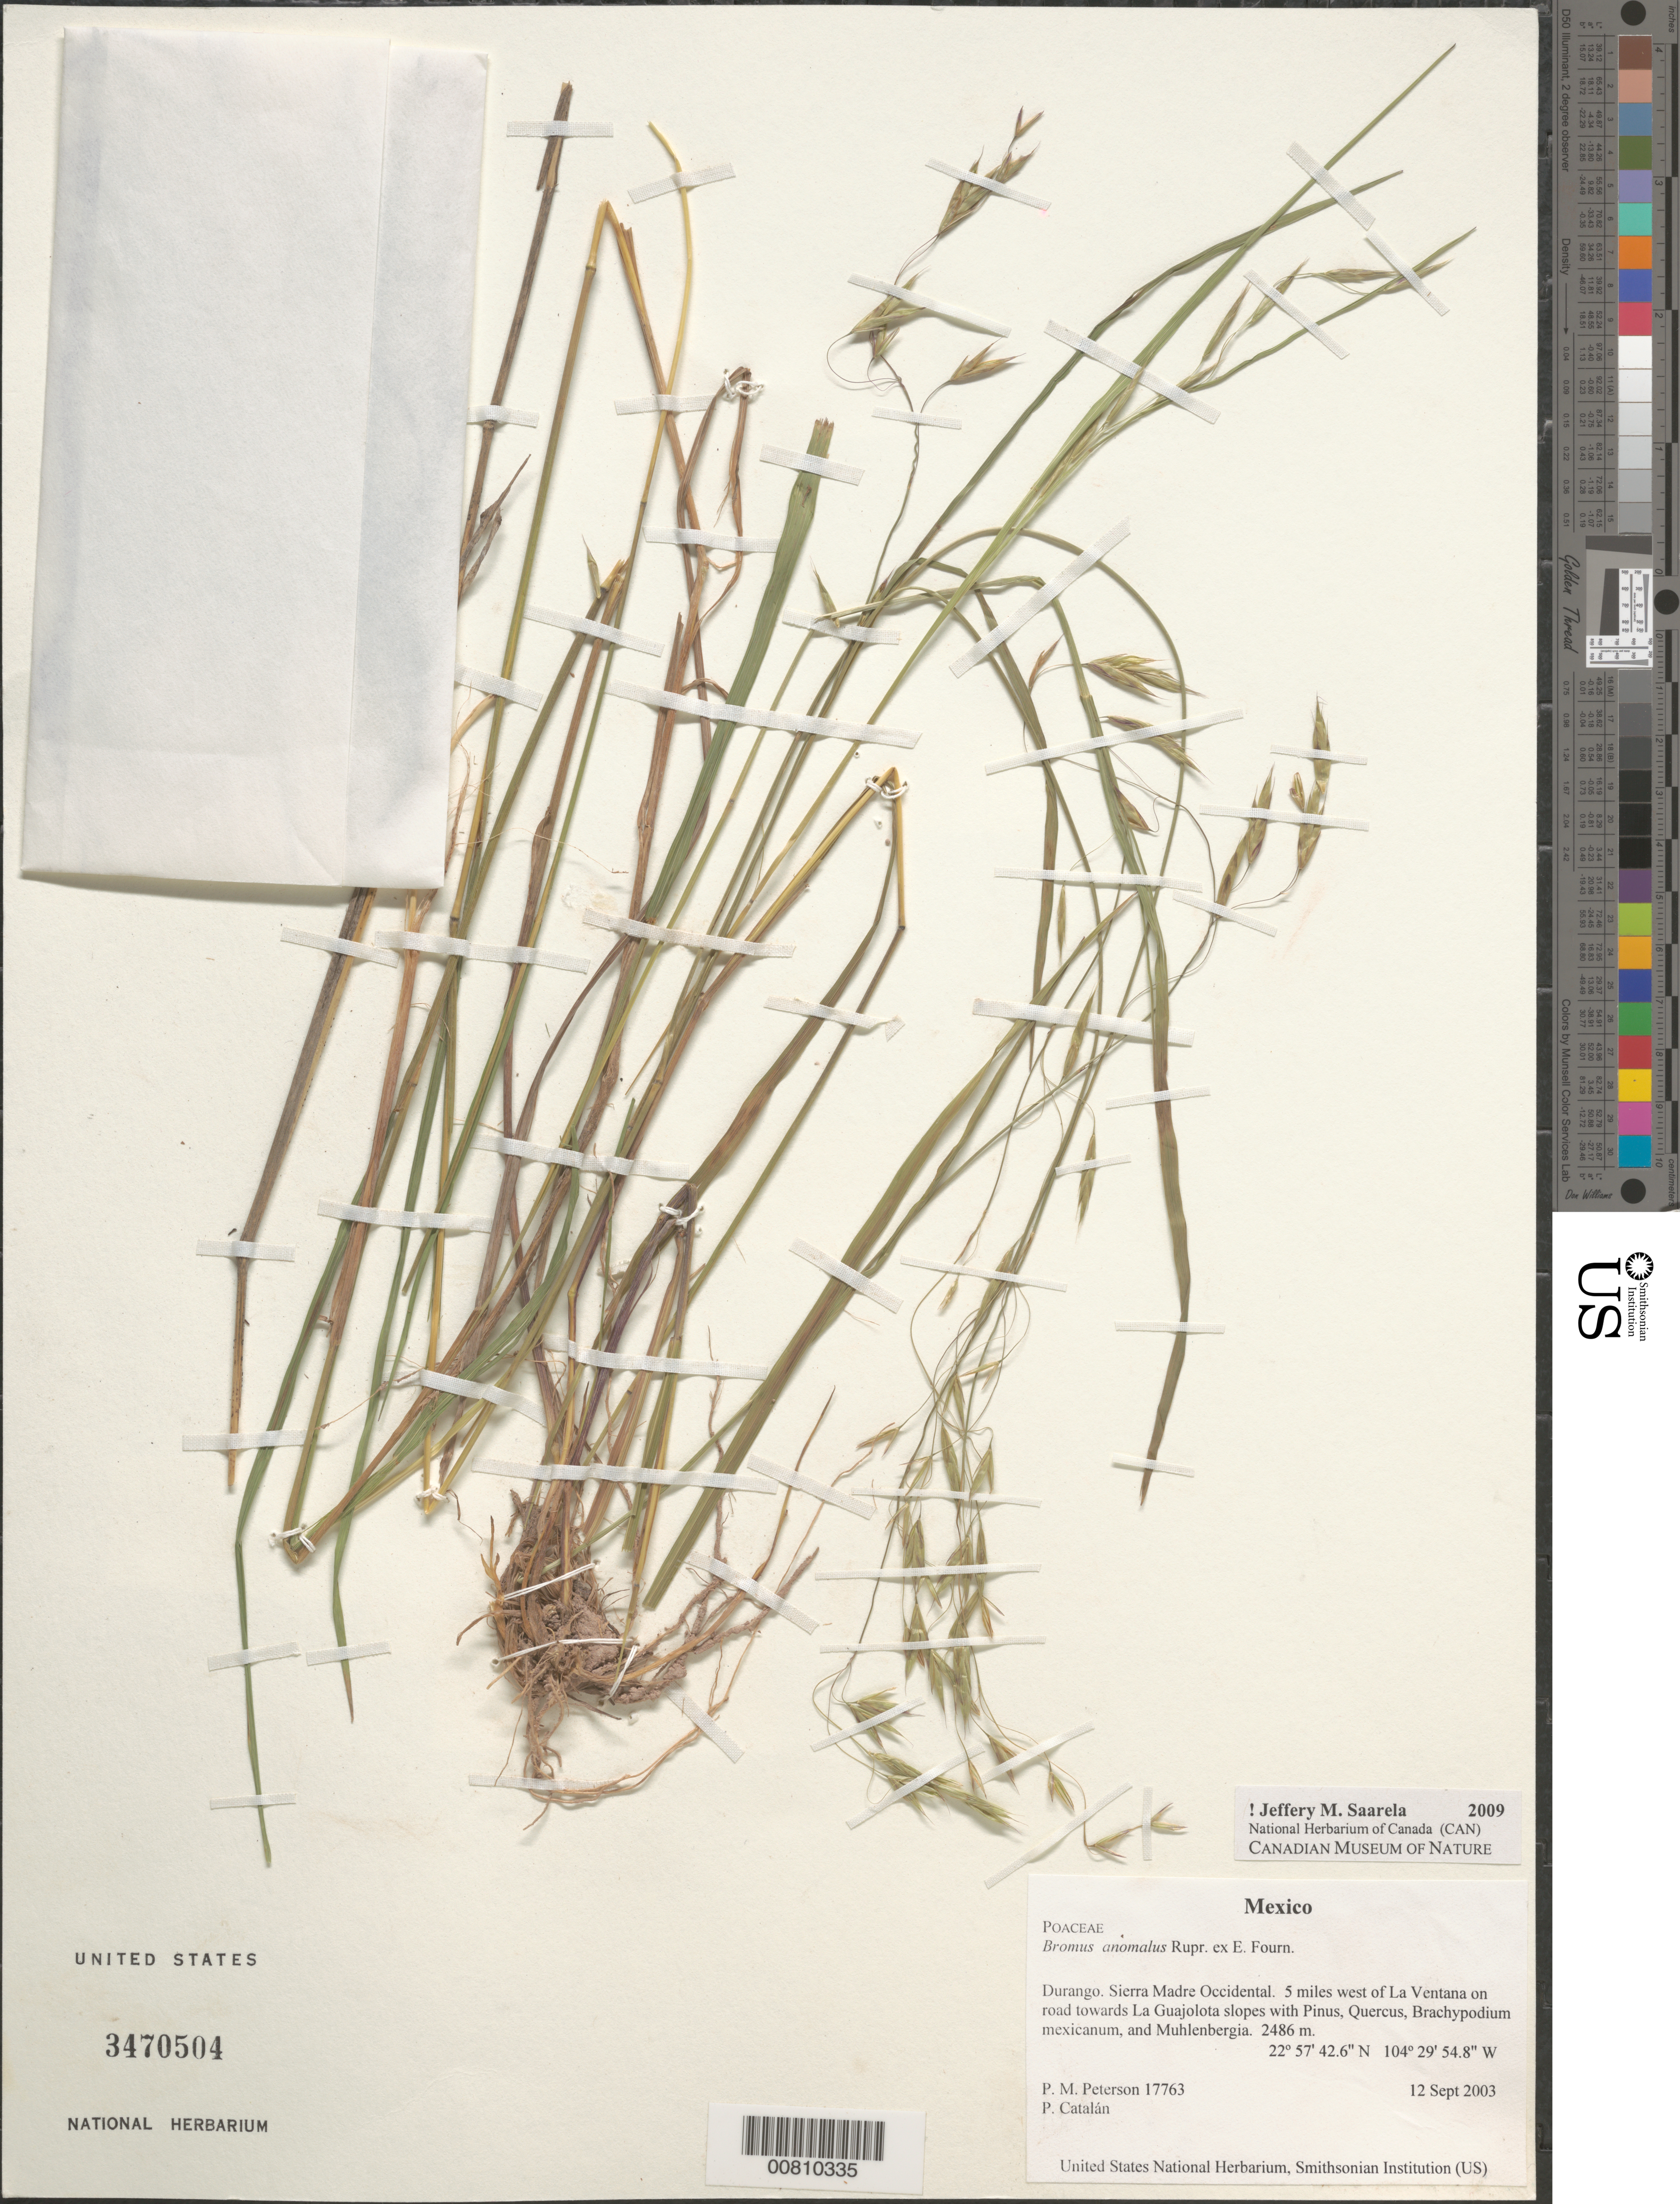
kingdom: Plantae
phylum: Tracheophyta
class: Liliopsida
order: Poales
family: Poaceae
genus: Bromus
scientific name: Bromus anomalus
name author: Rupr. ex E. Fourn.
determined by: Saarela, J. M., (CAN), Canadian Museum of Nature (CANADA)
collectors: P. M. Peterson & F. Sánchez Alvarado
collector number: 17763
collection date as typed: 12 Sep 2003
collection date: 2003-09-12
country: Mexico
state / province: Durango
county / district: Sierra Madre Occidental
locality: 5 miles west of La Ventana on road towards La Guajolota slopes with Pinus, Quercus, Brachypodium mexicanum, and Muhlenbergia.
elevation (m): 2486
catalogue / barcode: US 3470504